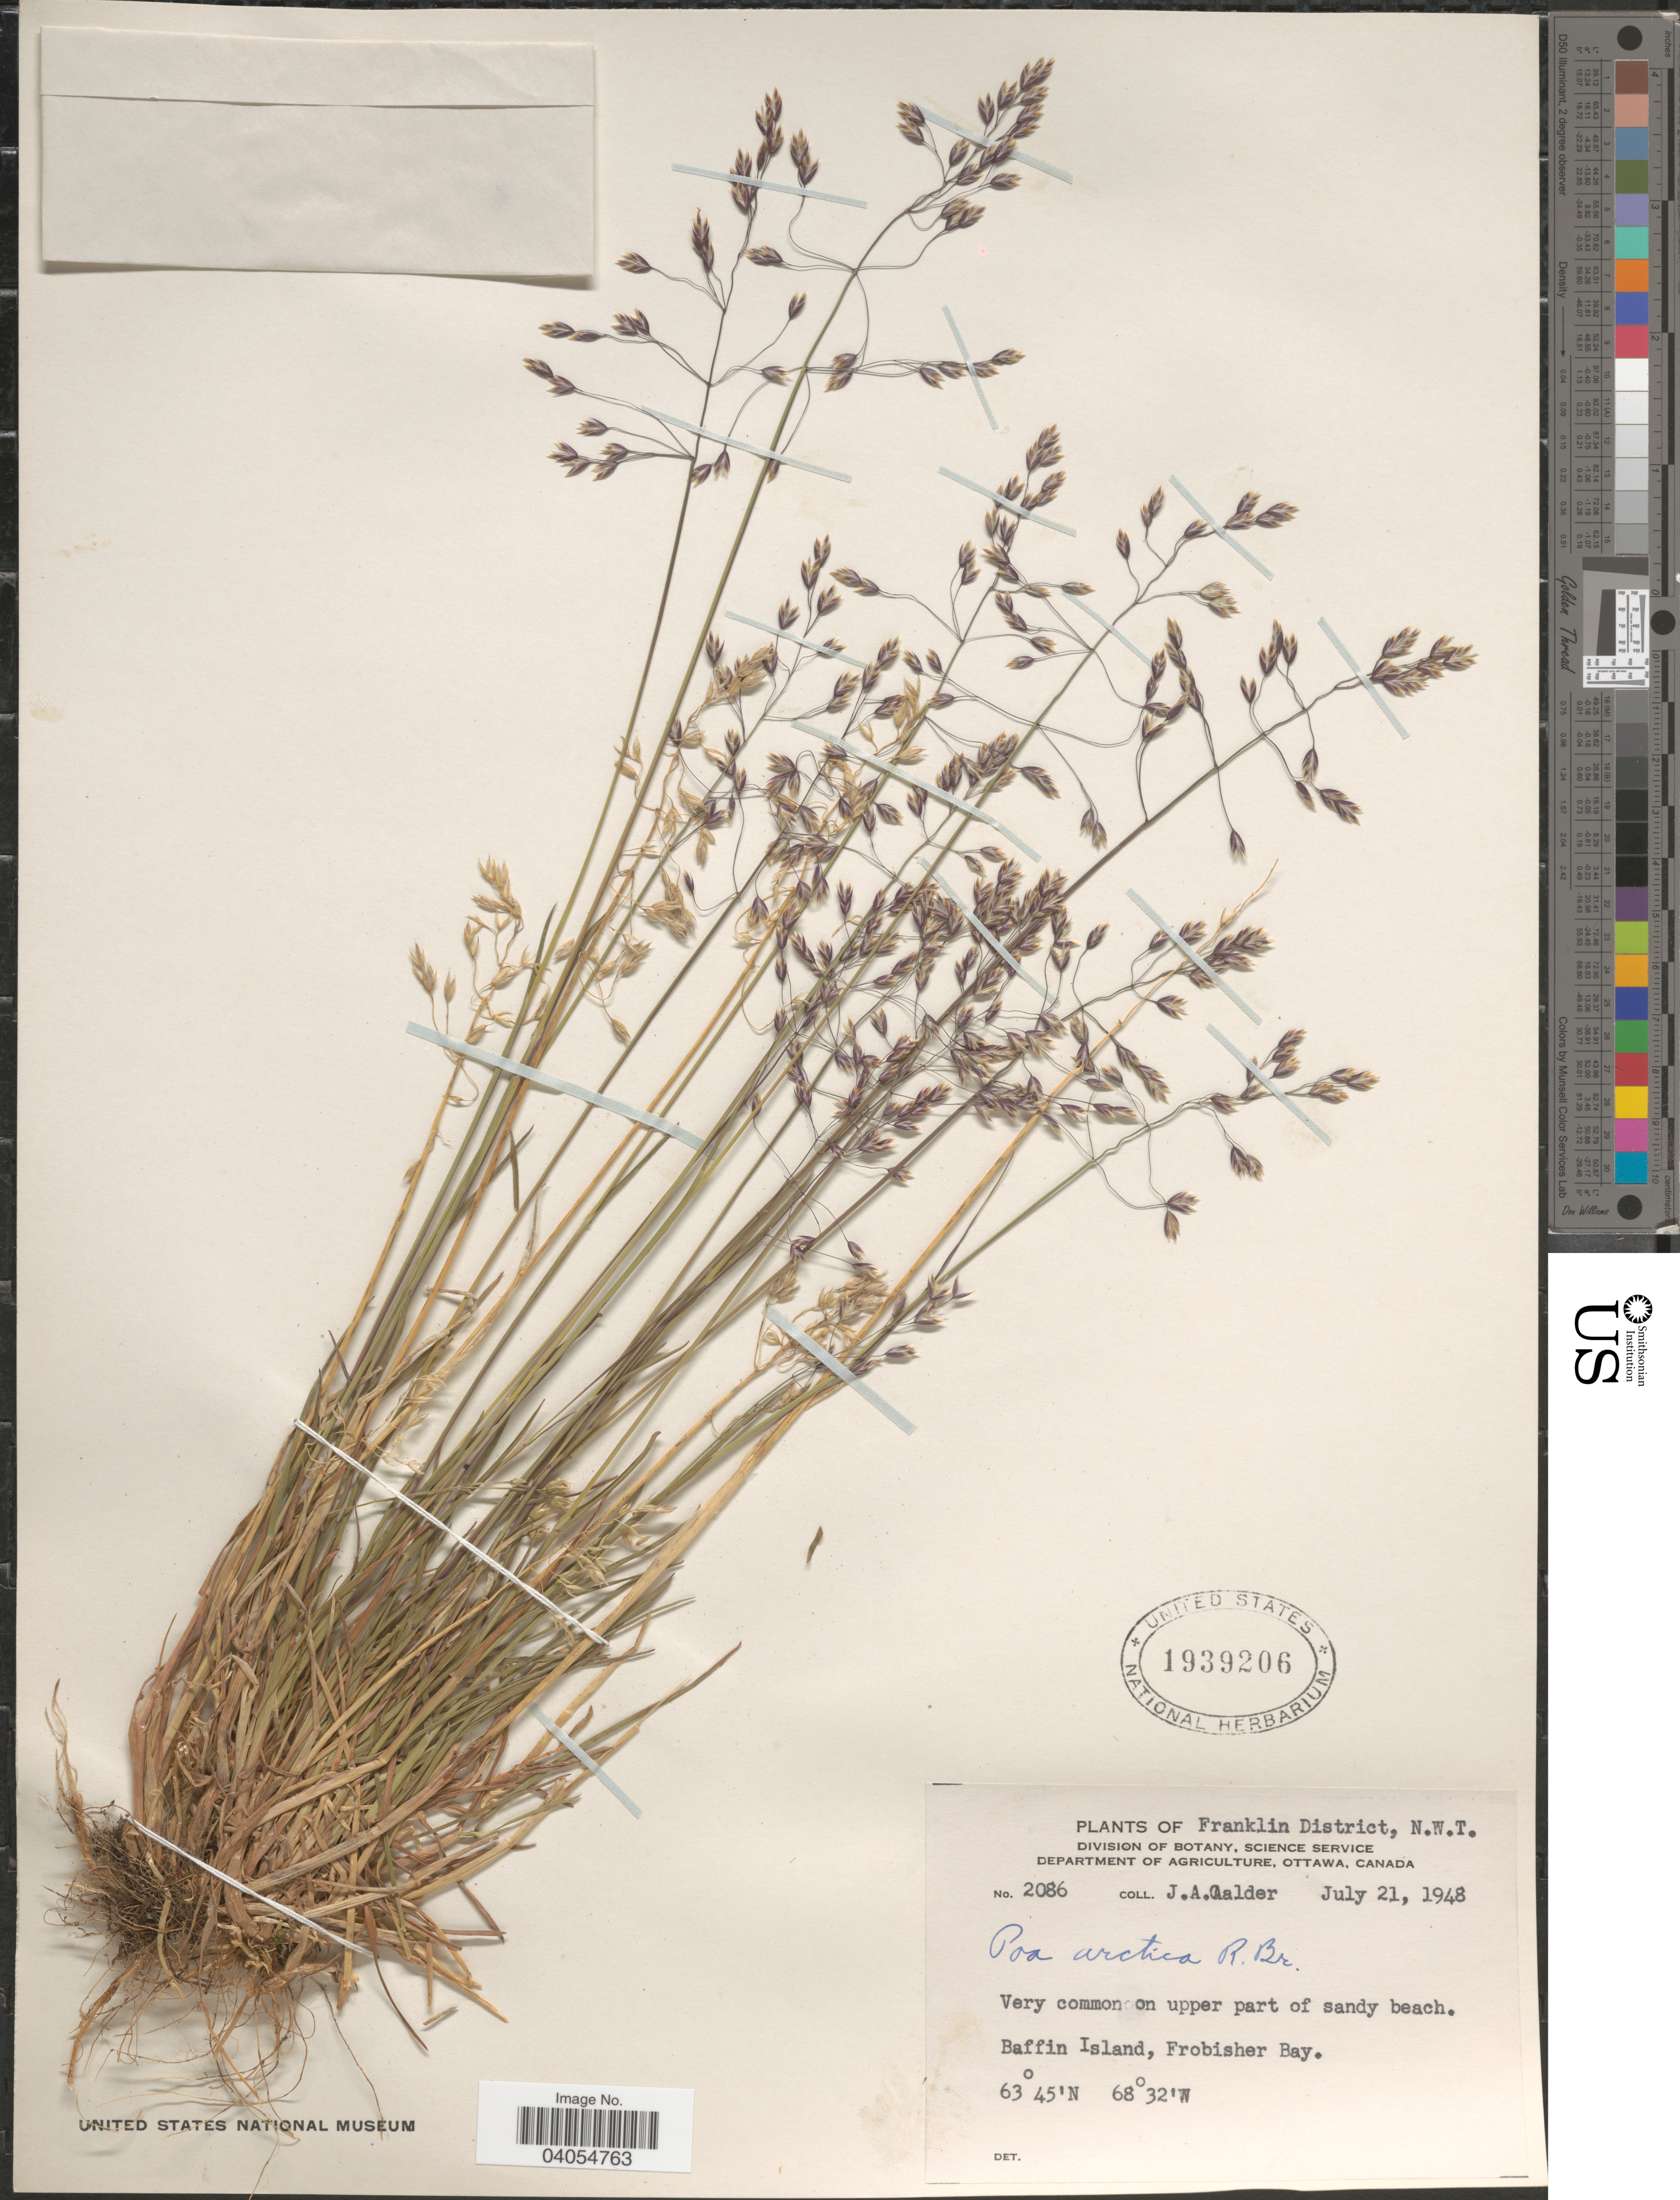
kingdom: Plantae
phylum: Tracheophyta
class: Liliopsida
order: Poales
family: Poaceae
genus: Poa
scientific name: Poa arctica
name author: R. Br.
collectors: J. A. Calder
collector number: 2086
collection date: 1948-07-21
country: Canada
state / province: Northwest Territories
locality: Franklin District. On upper part of sandy beach. Baffin Island, Frobisher Bay.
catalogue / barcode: US 1939206